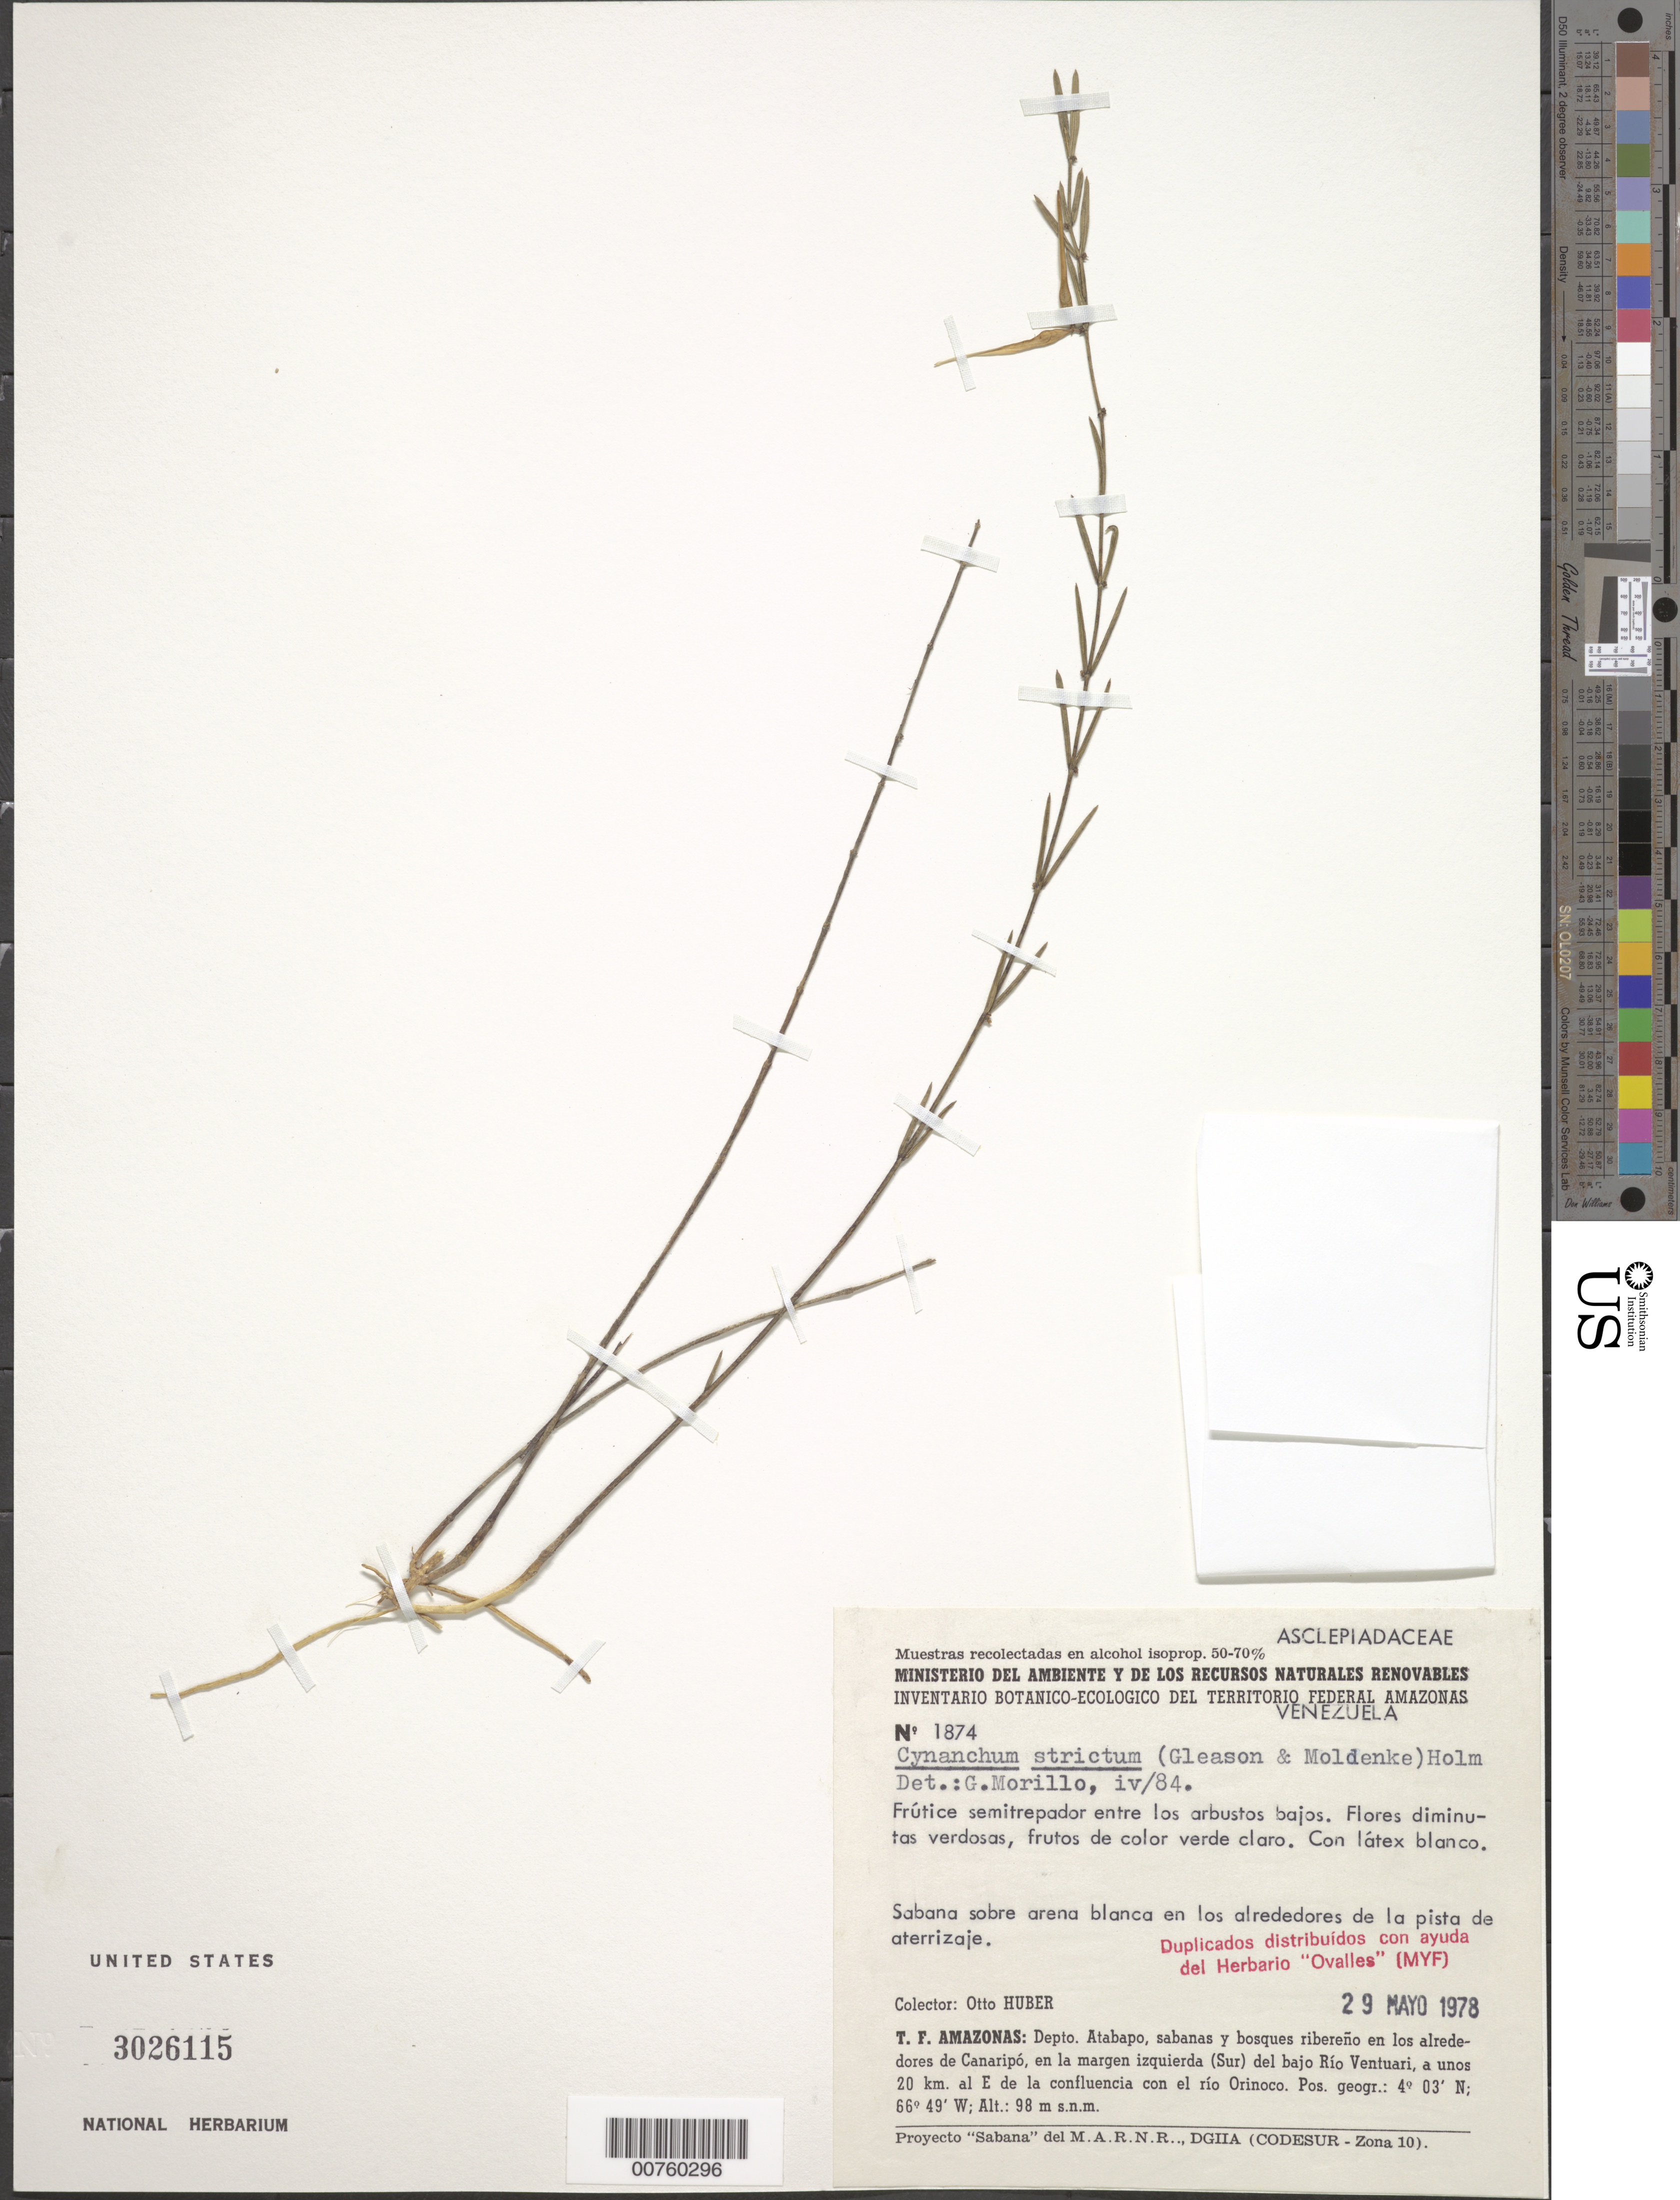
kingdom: Plantae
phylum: Tracheophyta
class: Magnoliopsida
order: Gentianales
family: Apocynaceae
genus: Tassadia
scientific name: Tassadia stricta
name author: (E. Fourn.) Liede & Rapini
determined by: Liede-Schumann, Sigrid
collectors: O. Huber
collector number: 1874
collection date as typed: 29-May-78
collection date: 1978-05-29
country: Venezuela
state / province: Amazonas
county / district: Atabapo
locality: Canaripó, S del Bajo Río Ventuari, 20 km E de la confluencia con el Río Orinoco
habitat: Savanna on white sand, outskirts of landing strip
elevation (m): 98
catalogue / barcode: US 3026115